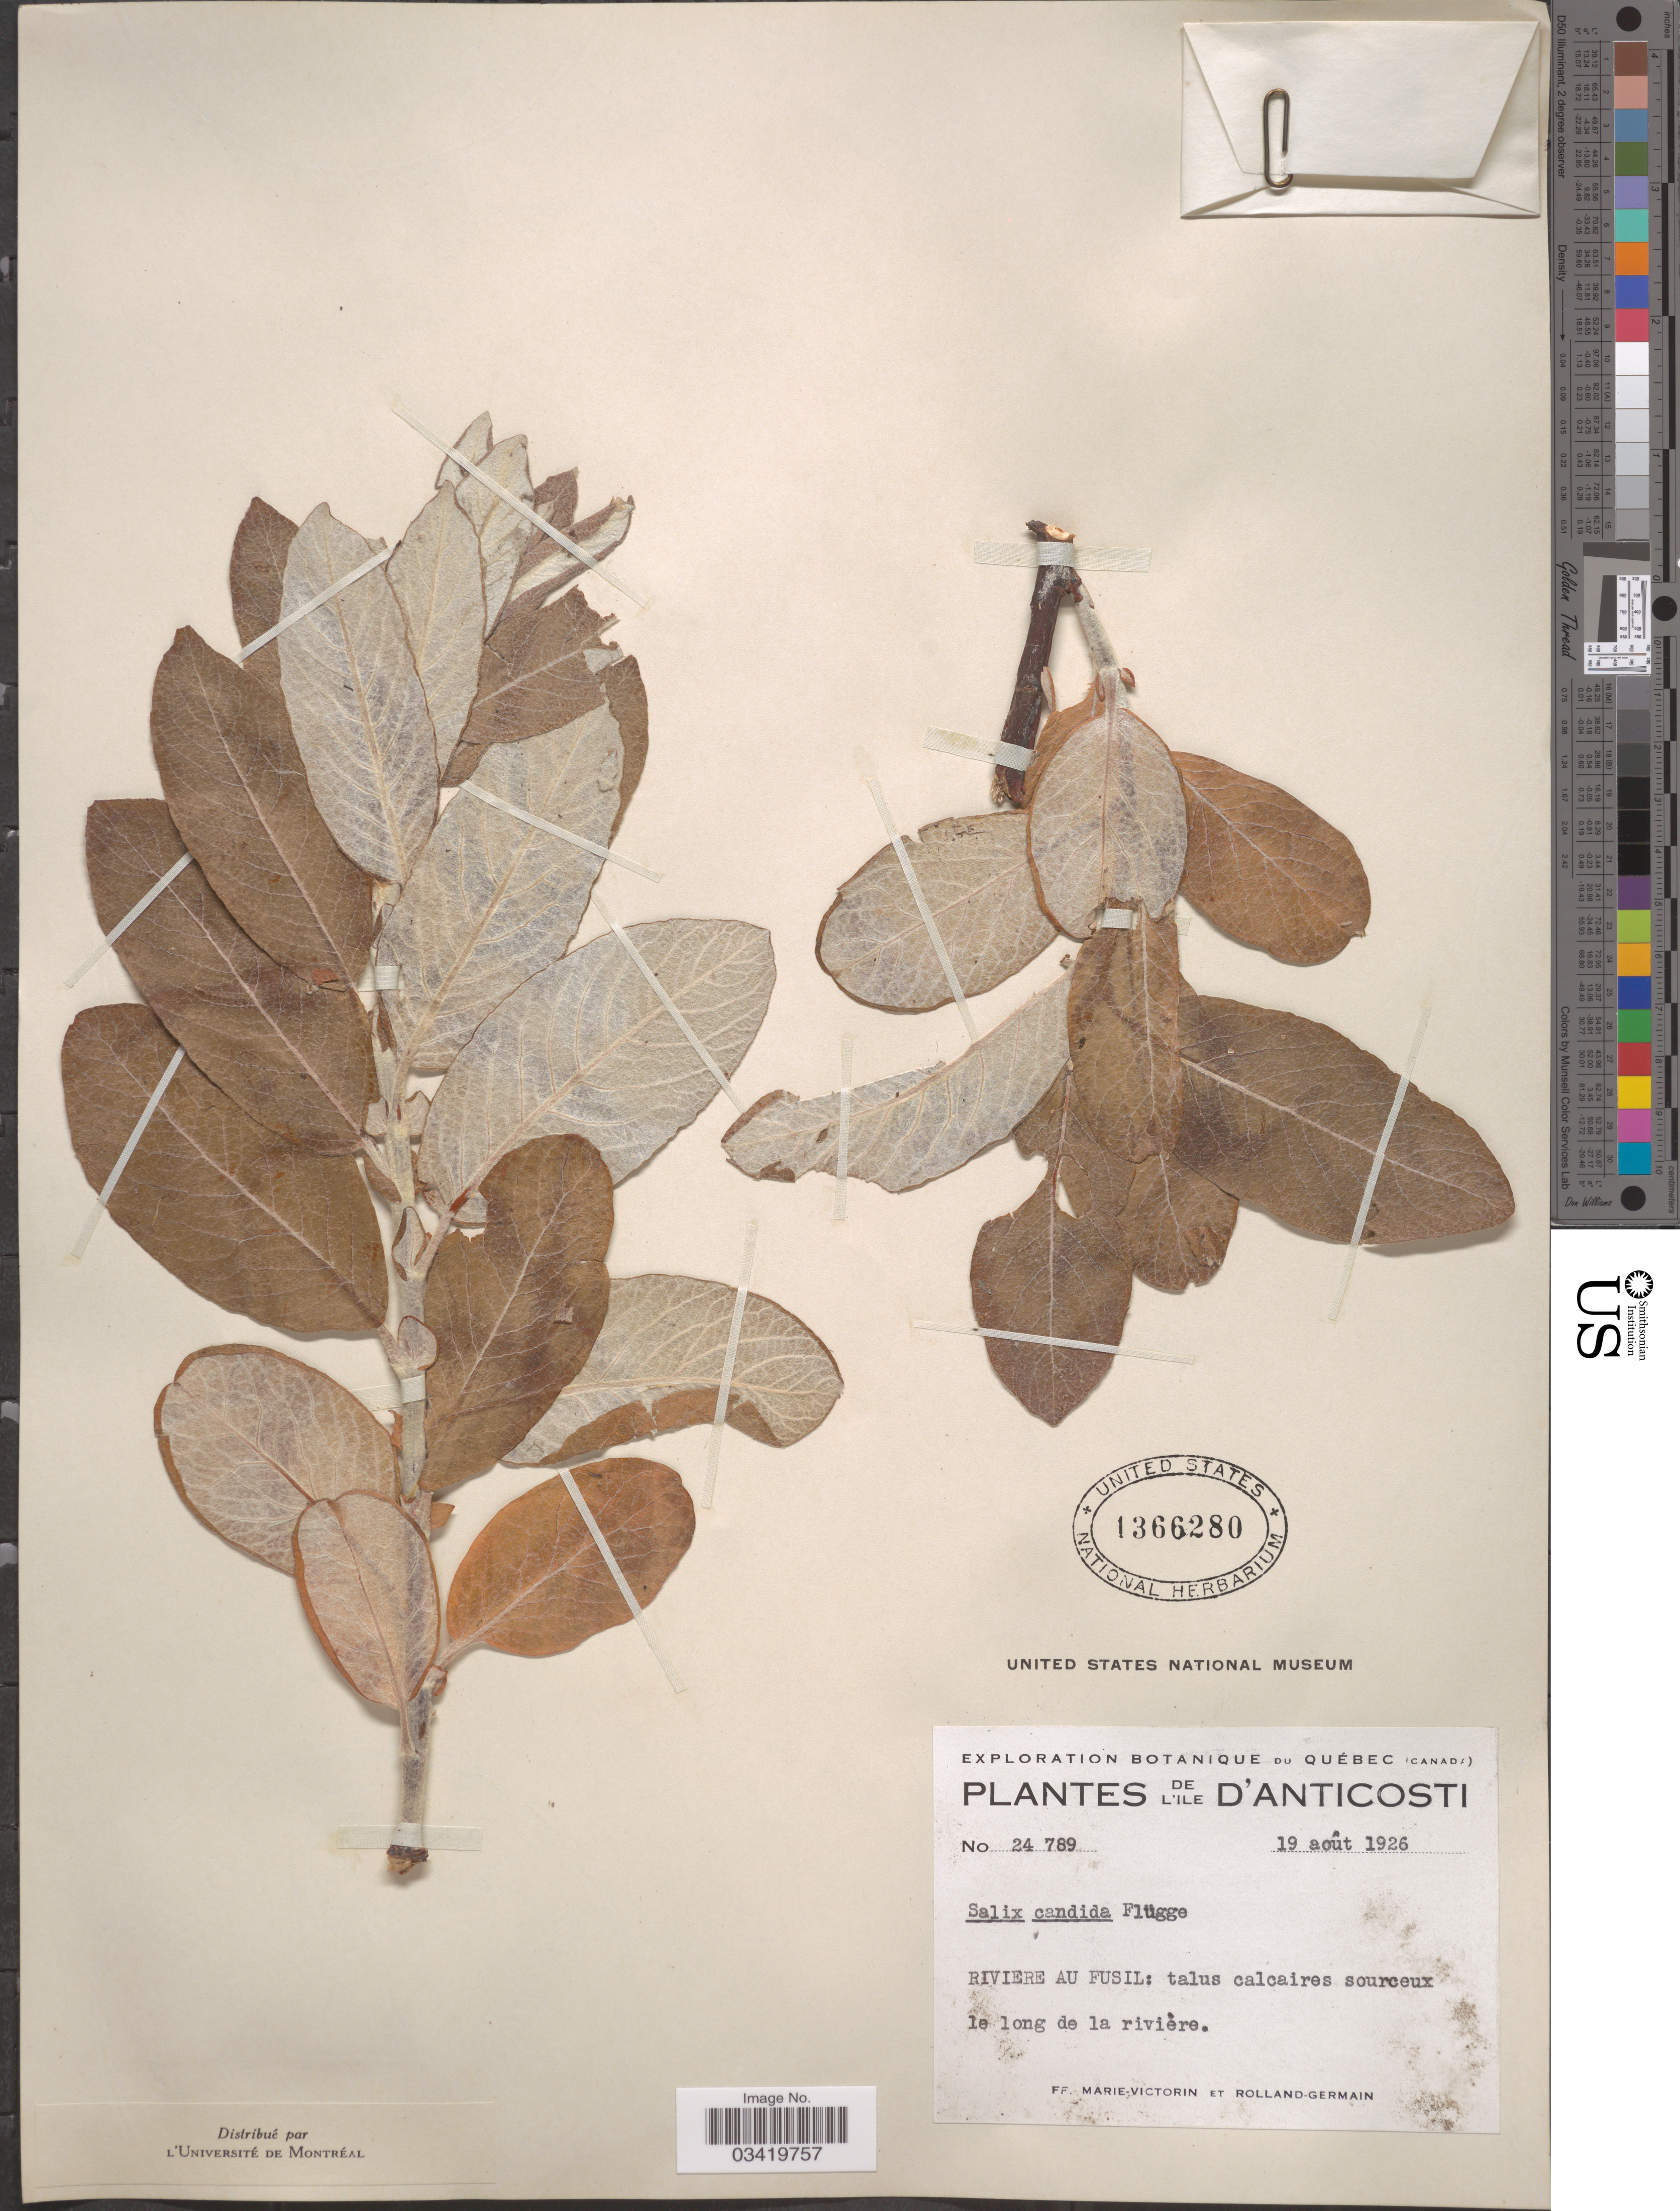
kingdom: Plantae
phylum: Tracheophyta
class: Magnoliopsida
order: Malpighiales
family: Salicaceae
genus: Salix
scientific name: Salix candida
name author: Flüggé ex Willd.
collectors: F. Marie-Victorin & Rolland-Germain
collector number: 24789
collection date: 1926-08-19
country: Canada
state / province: Quebec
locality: De L'Ile D'Anticosti. Riviere Au Fusil: talus calcaires sourceux le long de la rivière.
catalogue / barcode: US 1366280